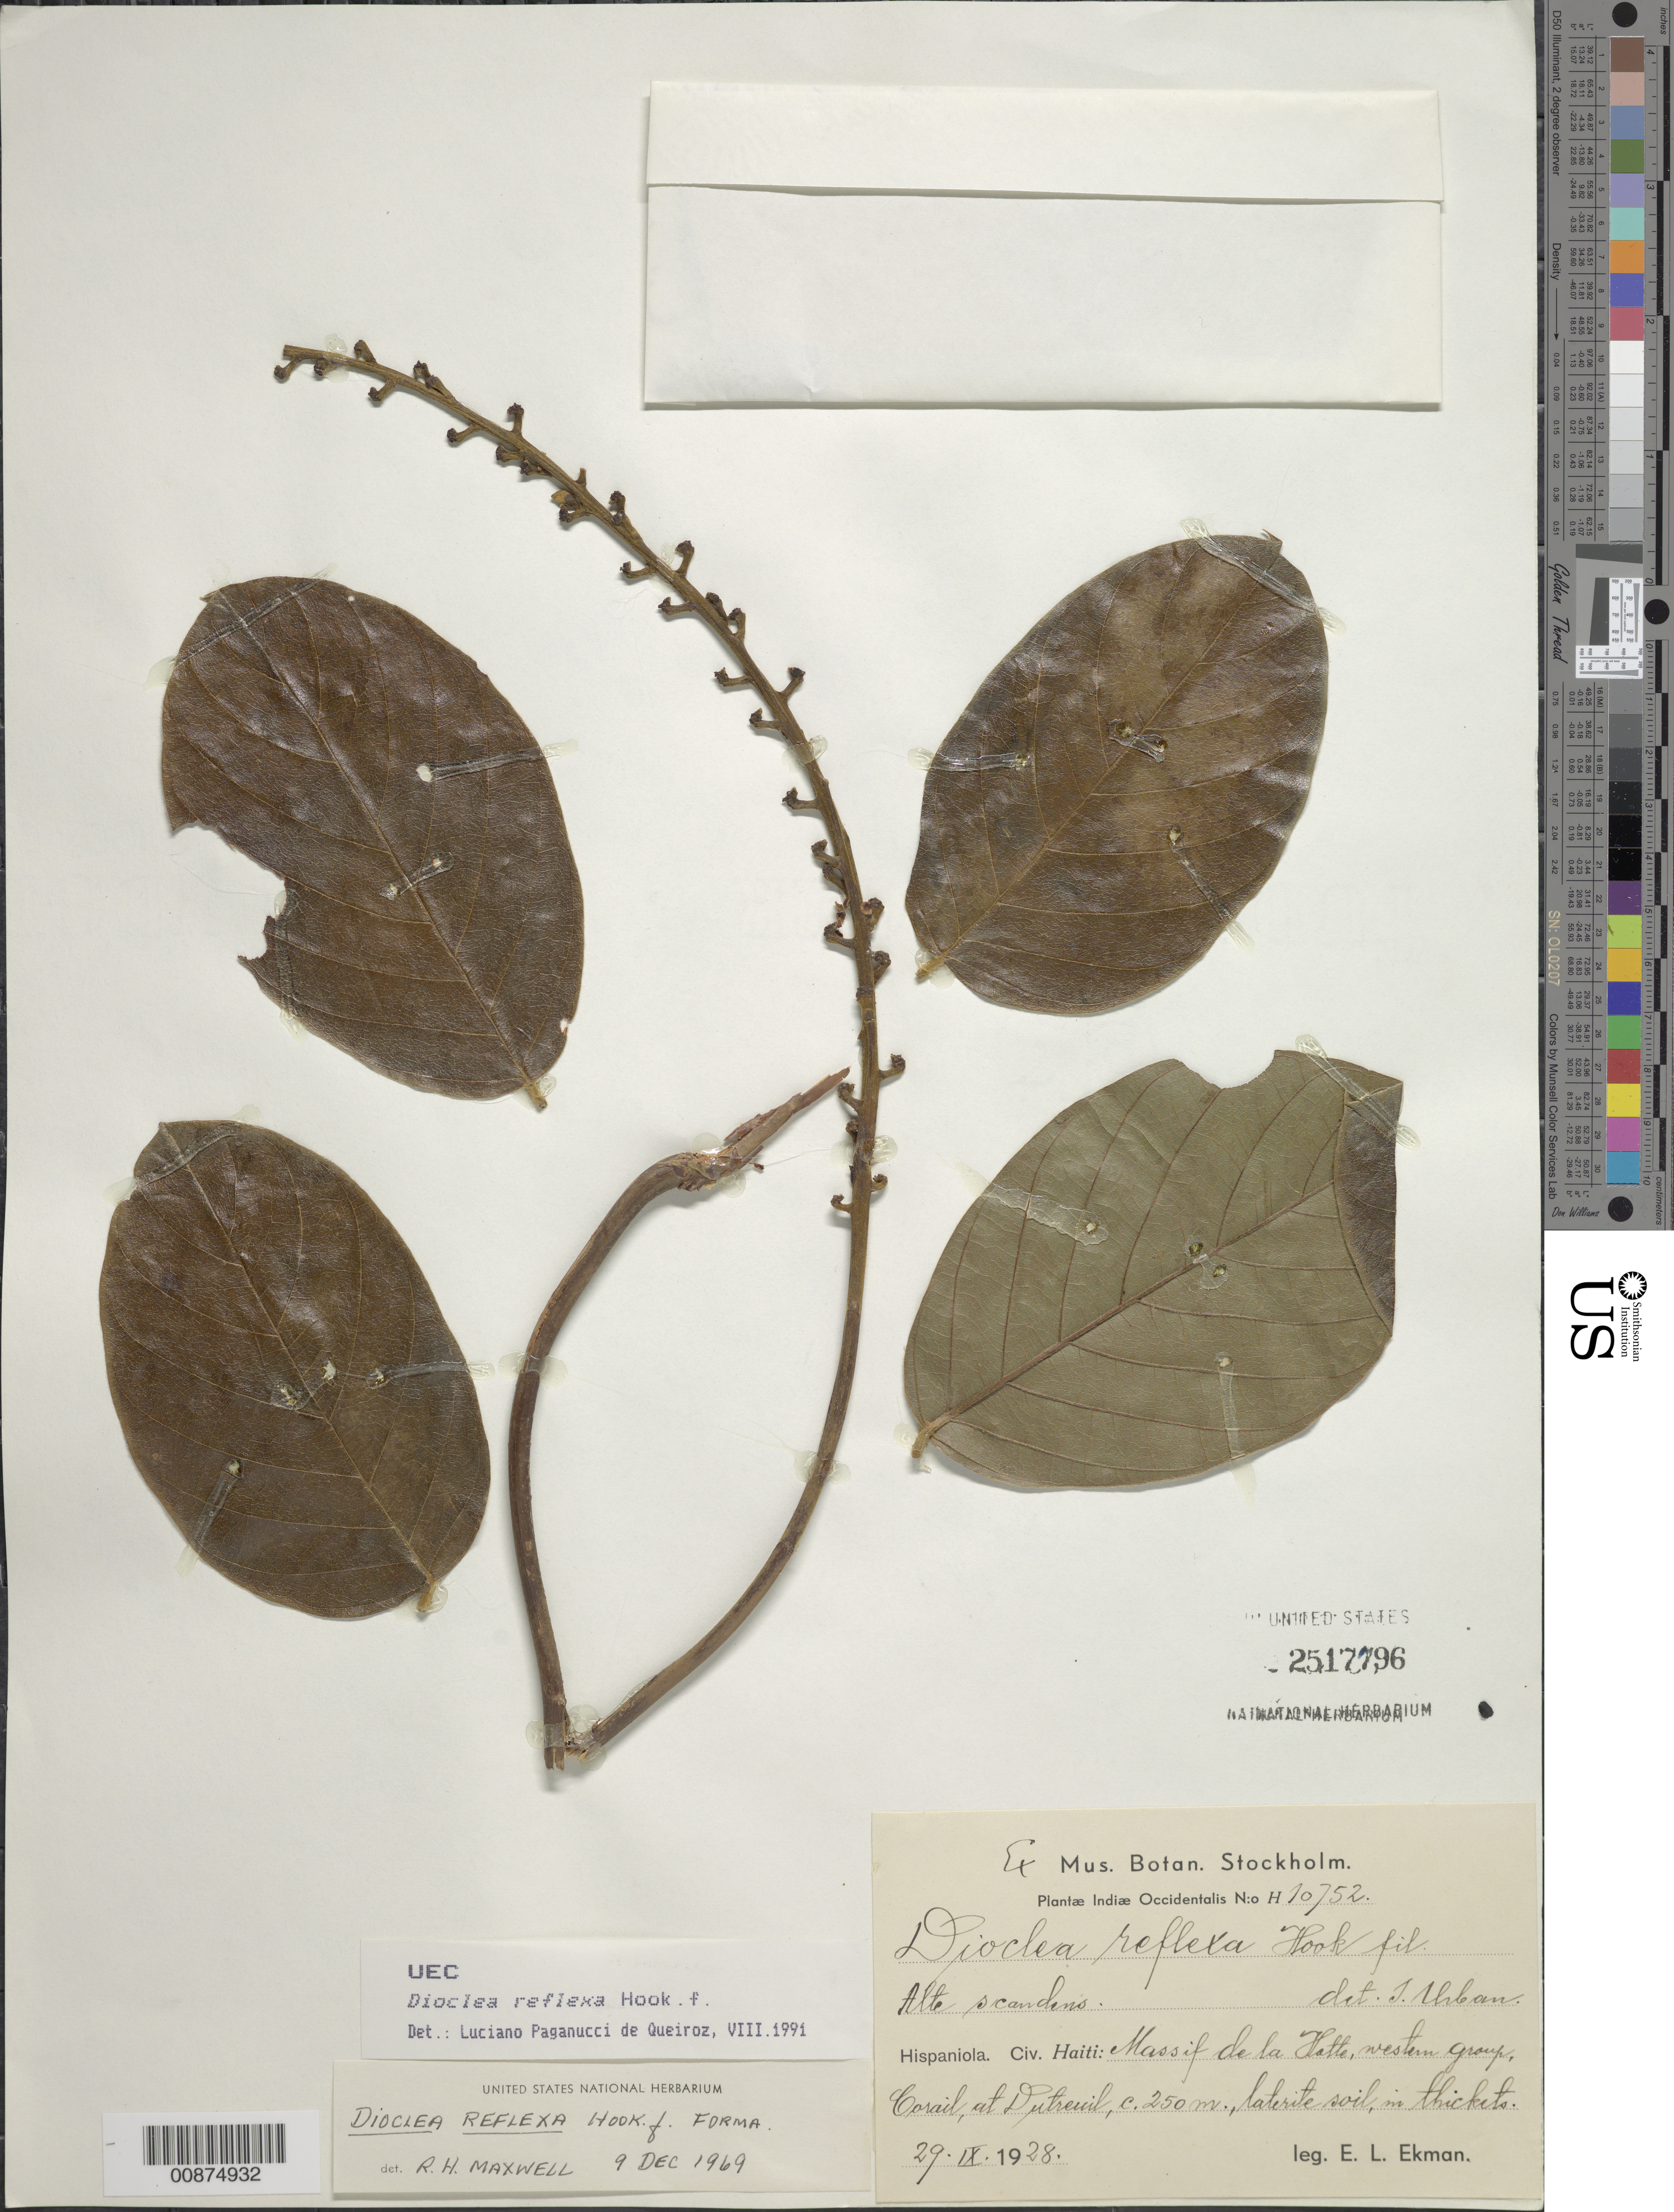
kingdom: Plantae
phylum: Tracheophyta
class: Magnoliopsida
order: Fabales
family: Fabaceae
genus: Macropsychanthus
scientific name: Macropsychanthus comosus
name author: (G. Mey.) L.P. Queiroz & Snak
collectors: E. L. Ekman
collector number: H 10752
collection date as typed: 29 Sep 1928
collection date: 1928-09-29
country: Haiti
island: Hispaniola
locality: Massif de la Hotte, western group, Corail, at Dutreuil.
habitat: Laterite soil, in thickets.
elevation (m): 250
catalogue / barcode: US 2517796